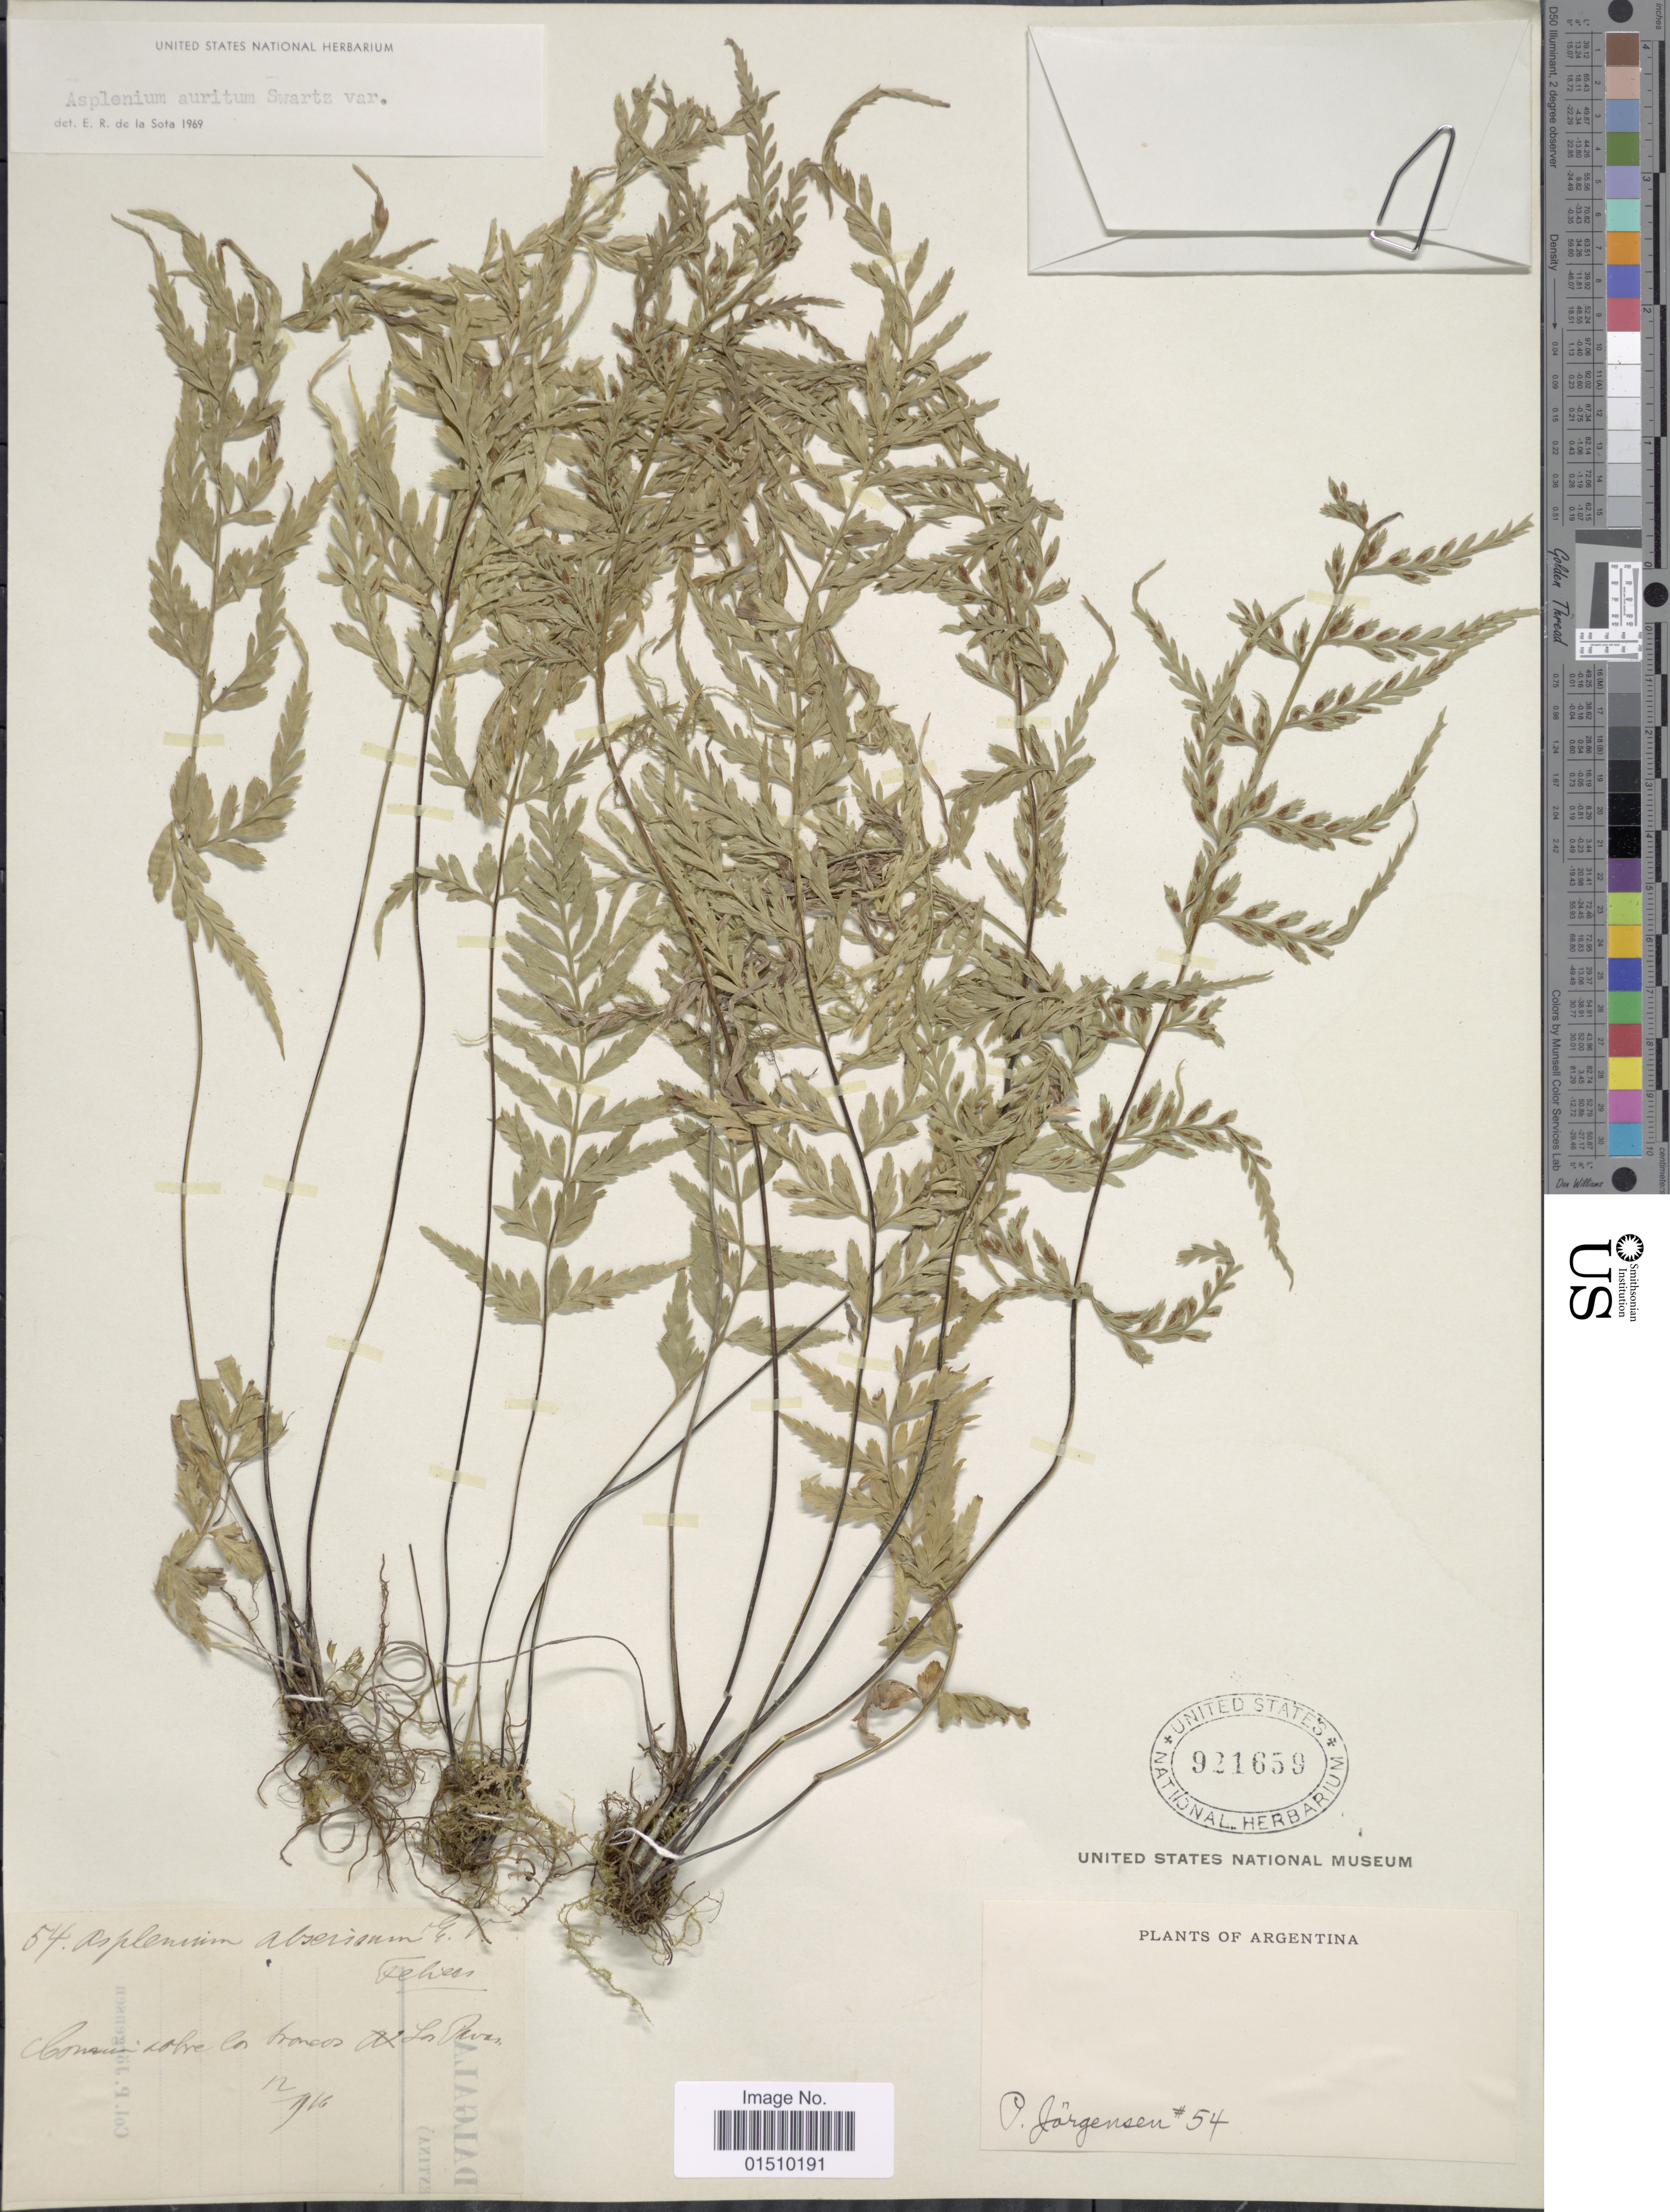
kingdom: Plantae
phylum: Tracheophyta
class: Polypodiopsida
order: Polypodiales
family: Aspleniaceae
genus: Asplenium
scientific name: Asplenium auritum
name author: Sw.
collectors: P. Jorgenson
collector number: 54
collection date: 1916-12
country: Argentina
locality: Las Palmas.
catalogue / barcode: US 921659